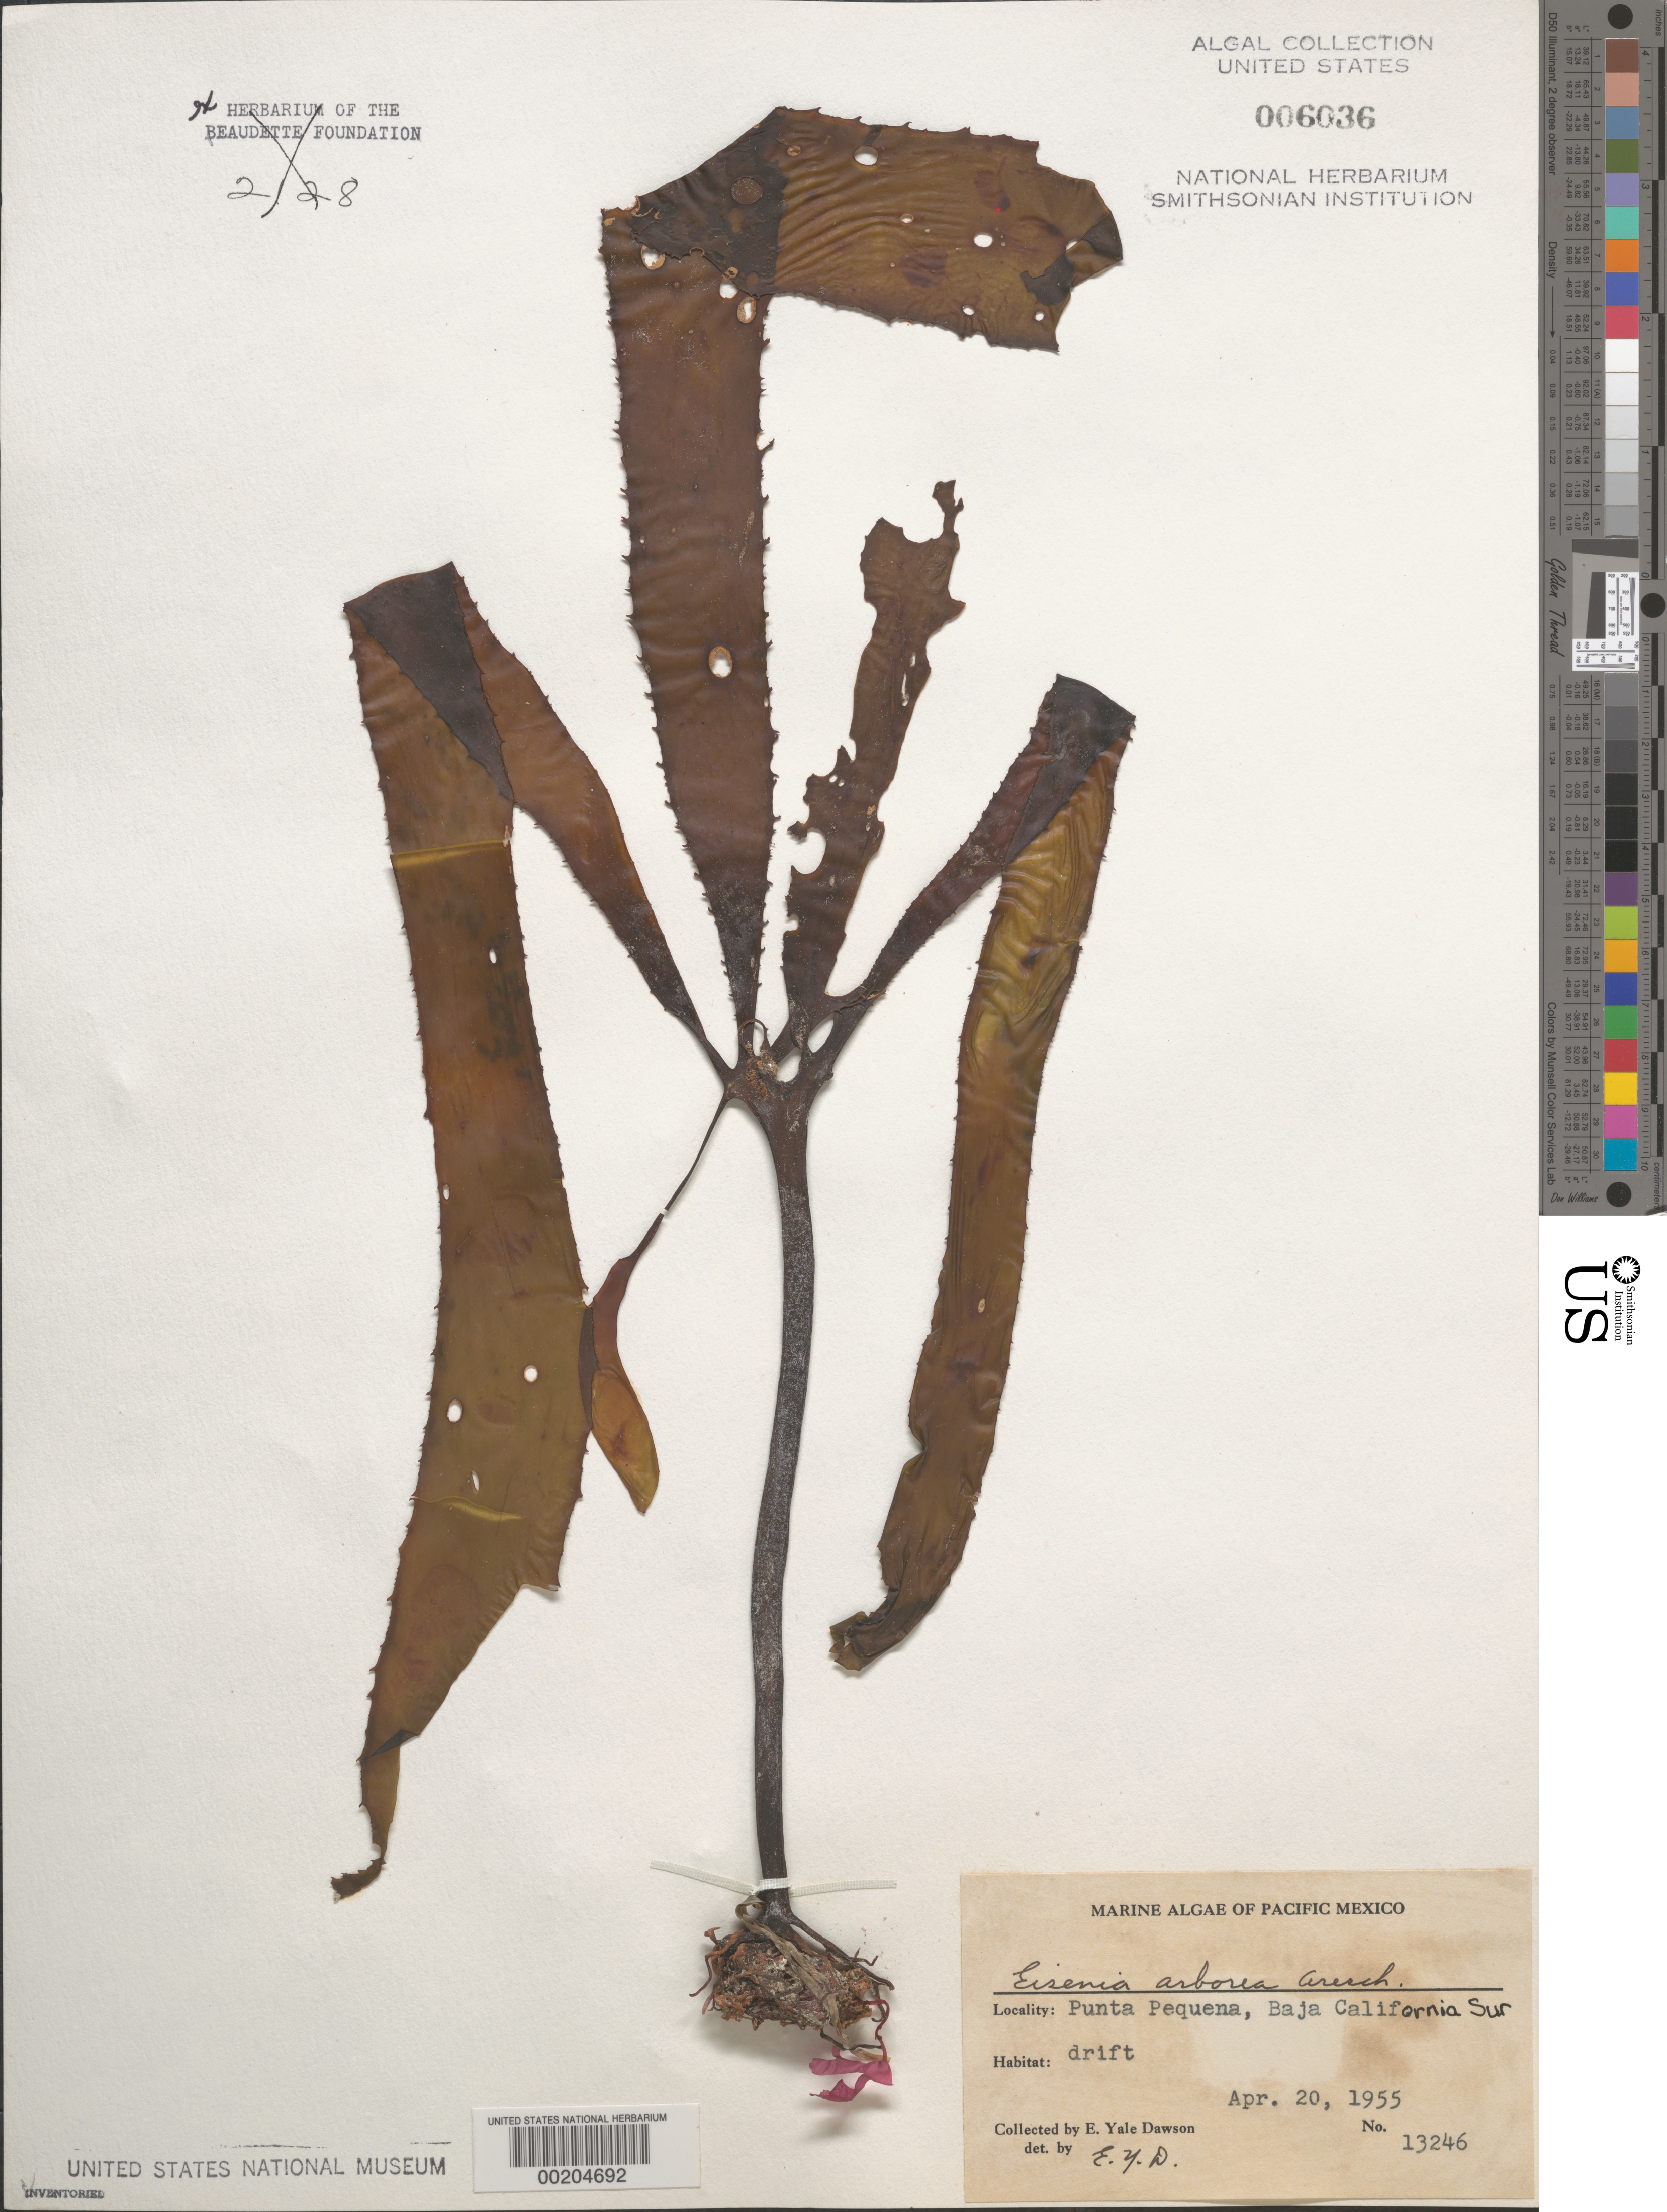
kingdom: Chromista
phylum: Ochrophyta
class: Phaeophyceae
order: Laminariales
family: Lessoniaceae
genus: Eisenia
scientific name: Eisenia arborea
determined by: Dawson, E. Y.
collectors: E. Y. Dawson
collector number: EYD 13246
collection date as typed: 20 Apr 1955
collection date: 1955-04-20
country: Mexico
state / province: Baja California Sur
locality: Punta Pequena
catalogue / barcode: US 6036